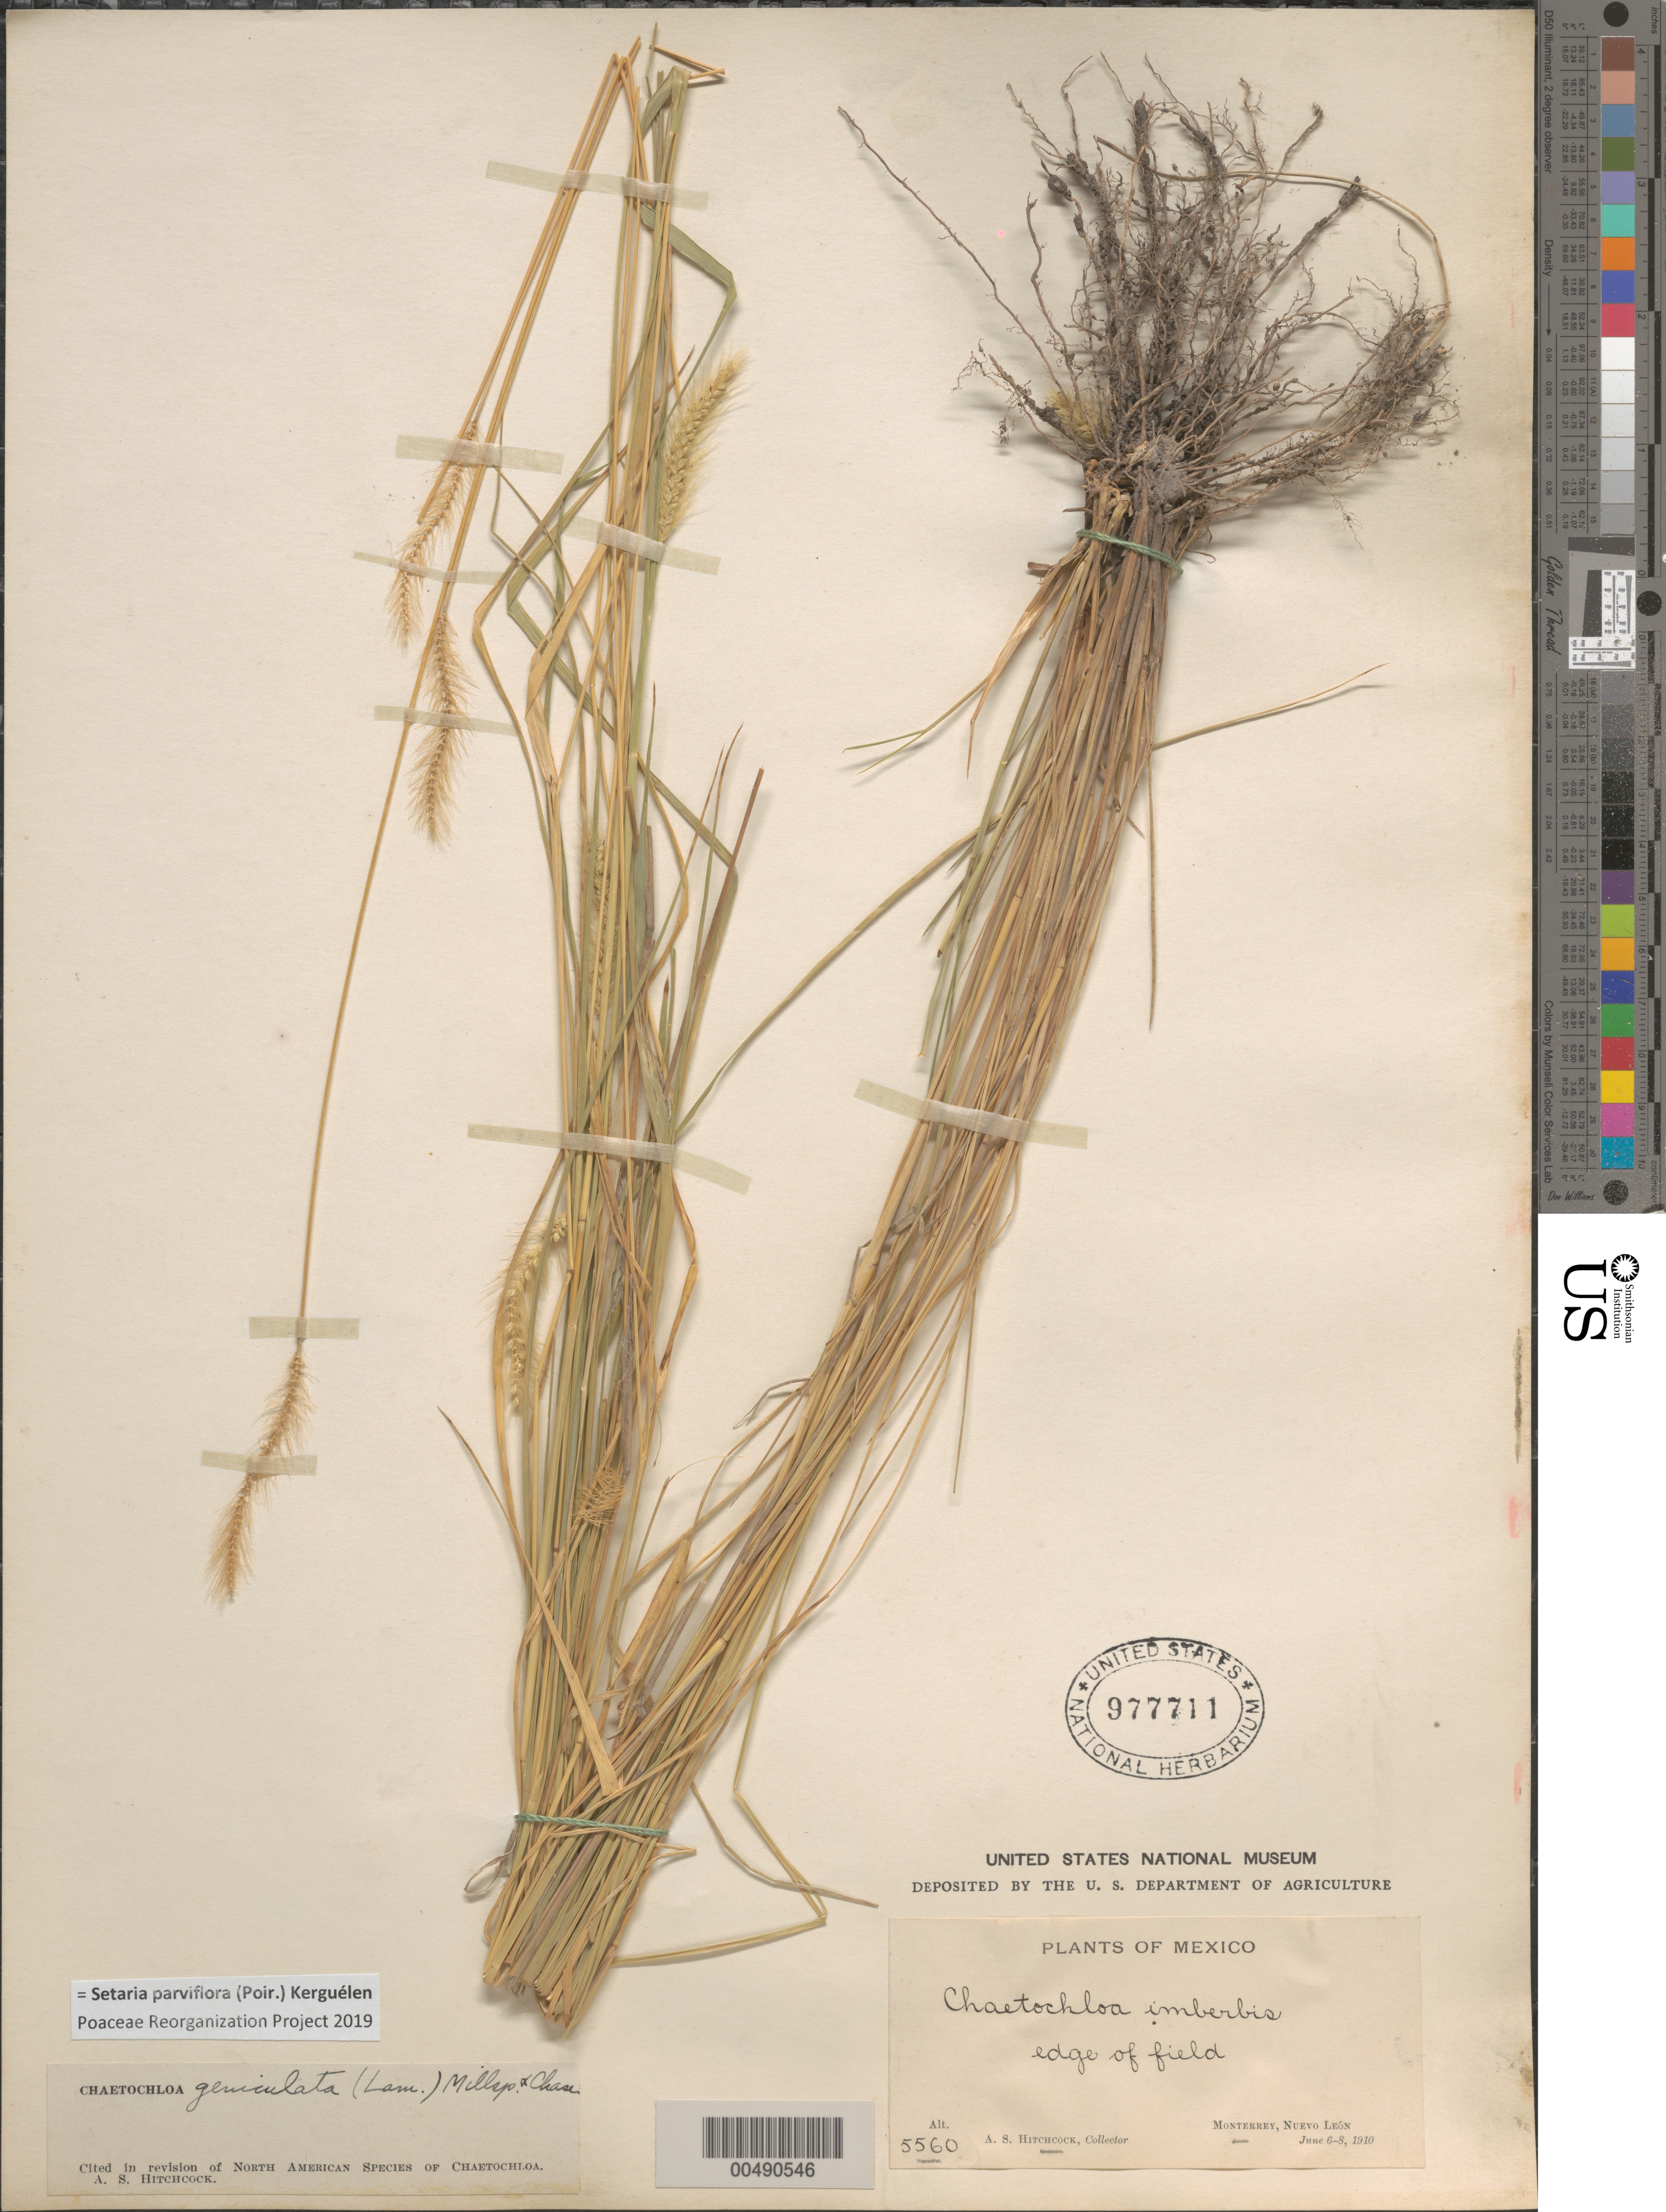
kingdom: Plantae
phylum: Tracheophyta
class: Liliopsida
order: Poales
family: Poaceae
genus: Setaria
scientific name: Setaria parviflora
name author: (Poir.) Kerguélen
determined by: Poaceae Reorganization Project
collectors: A. S. Hitchcock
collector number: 5560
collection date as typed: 6 Jun 1910 to 8 Jun 1910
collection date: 1910-06-06/1910-06-08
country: Mexico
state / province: Nuevo León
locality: Monterrey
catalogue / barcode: US 977711